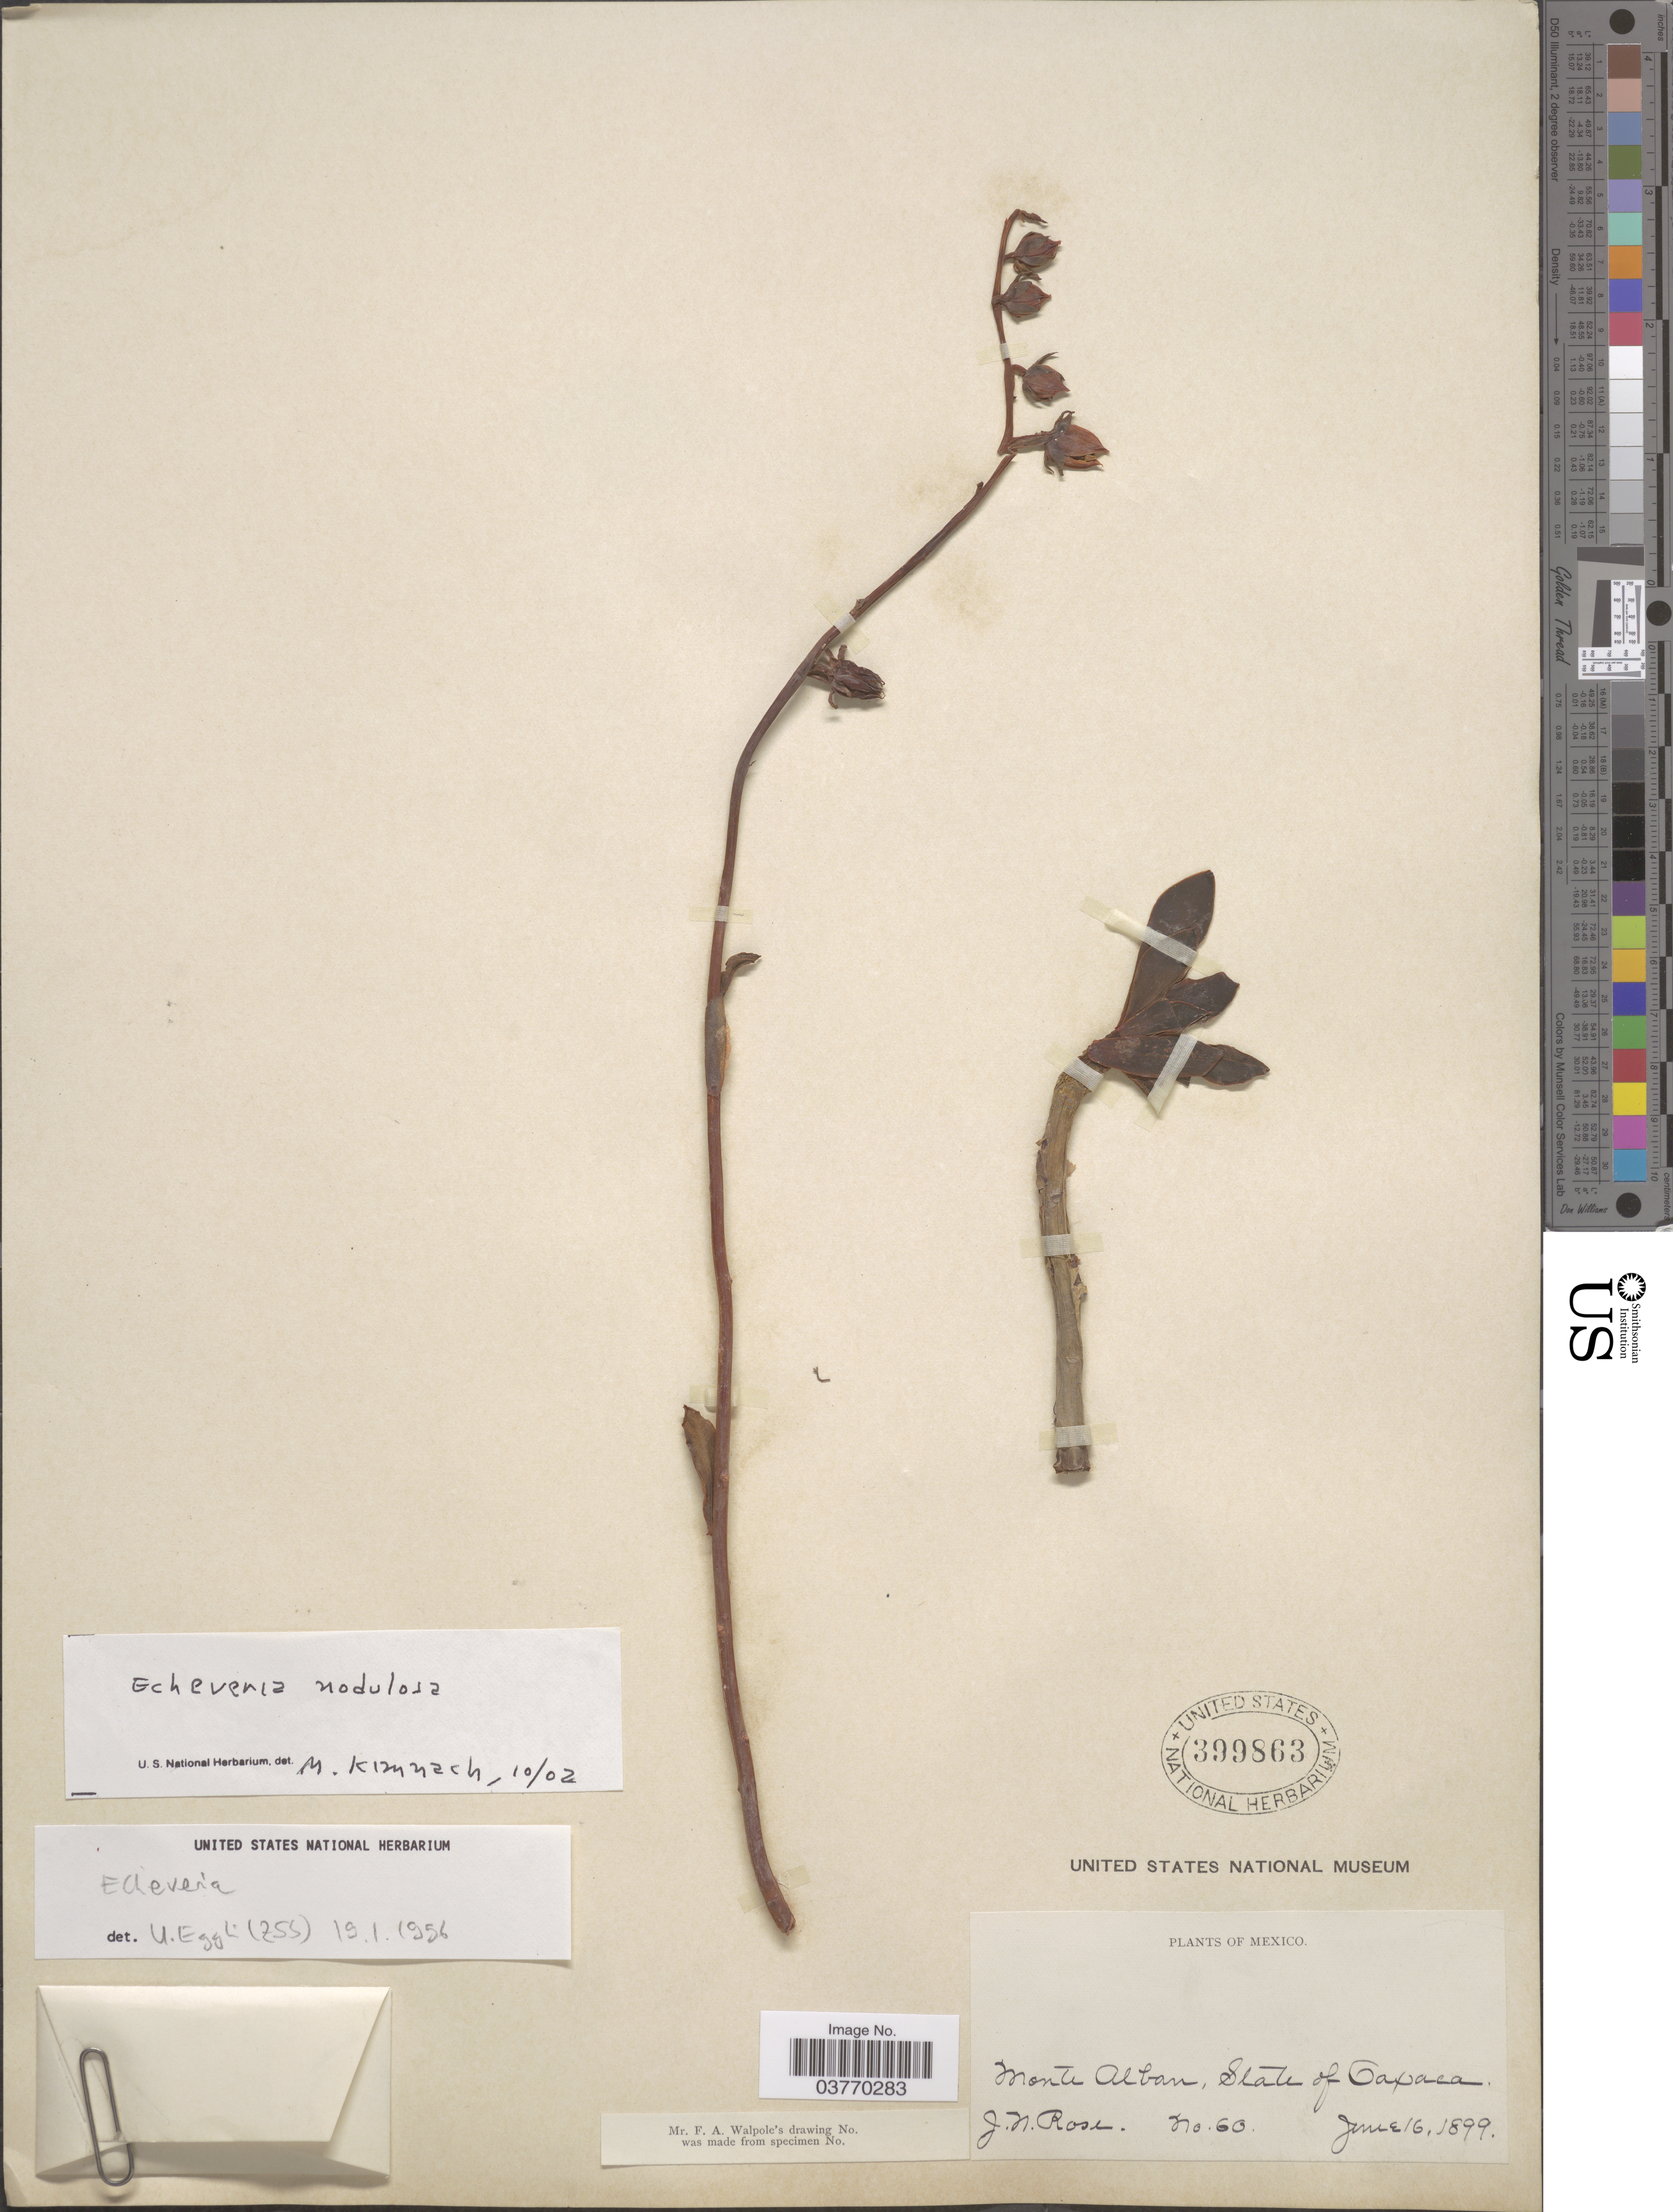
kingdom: Plantae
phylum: Tracheophyta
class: Magnoliopsida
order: Saxifragales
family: Crassulaceae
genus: Echeveria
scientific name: Echeveria nodulosa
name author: (Baker) Otto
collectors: J. N. Rose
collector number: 60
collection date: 1899-06-16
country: Mexico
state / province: Oaxaca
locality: Monte Alban.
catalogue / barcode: US 399863